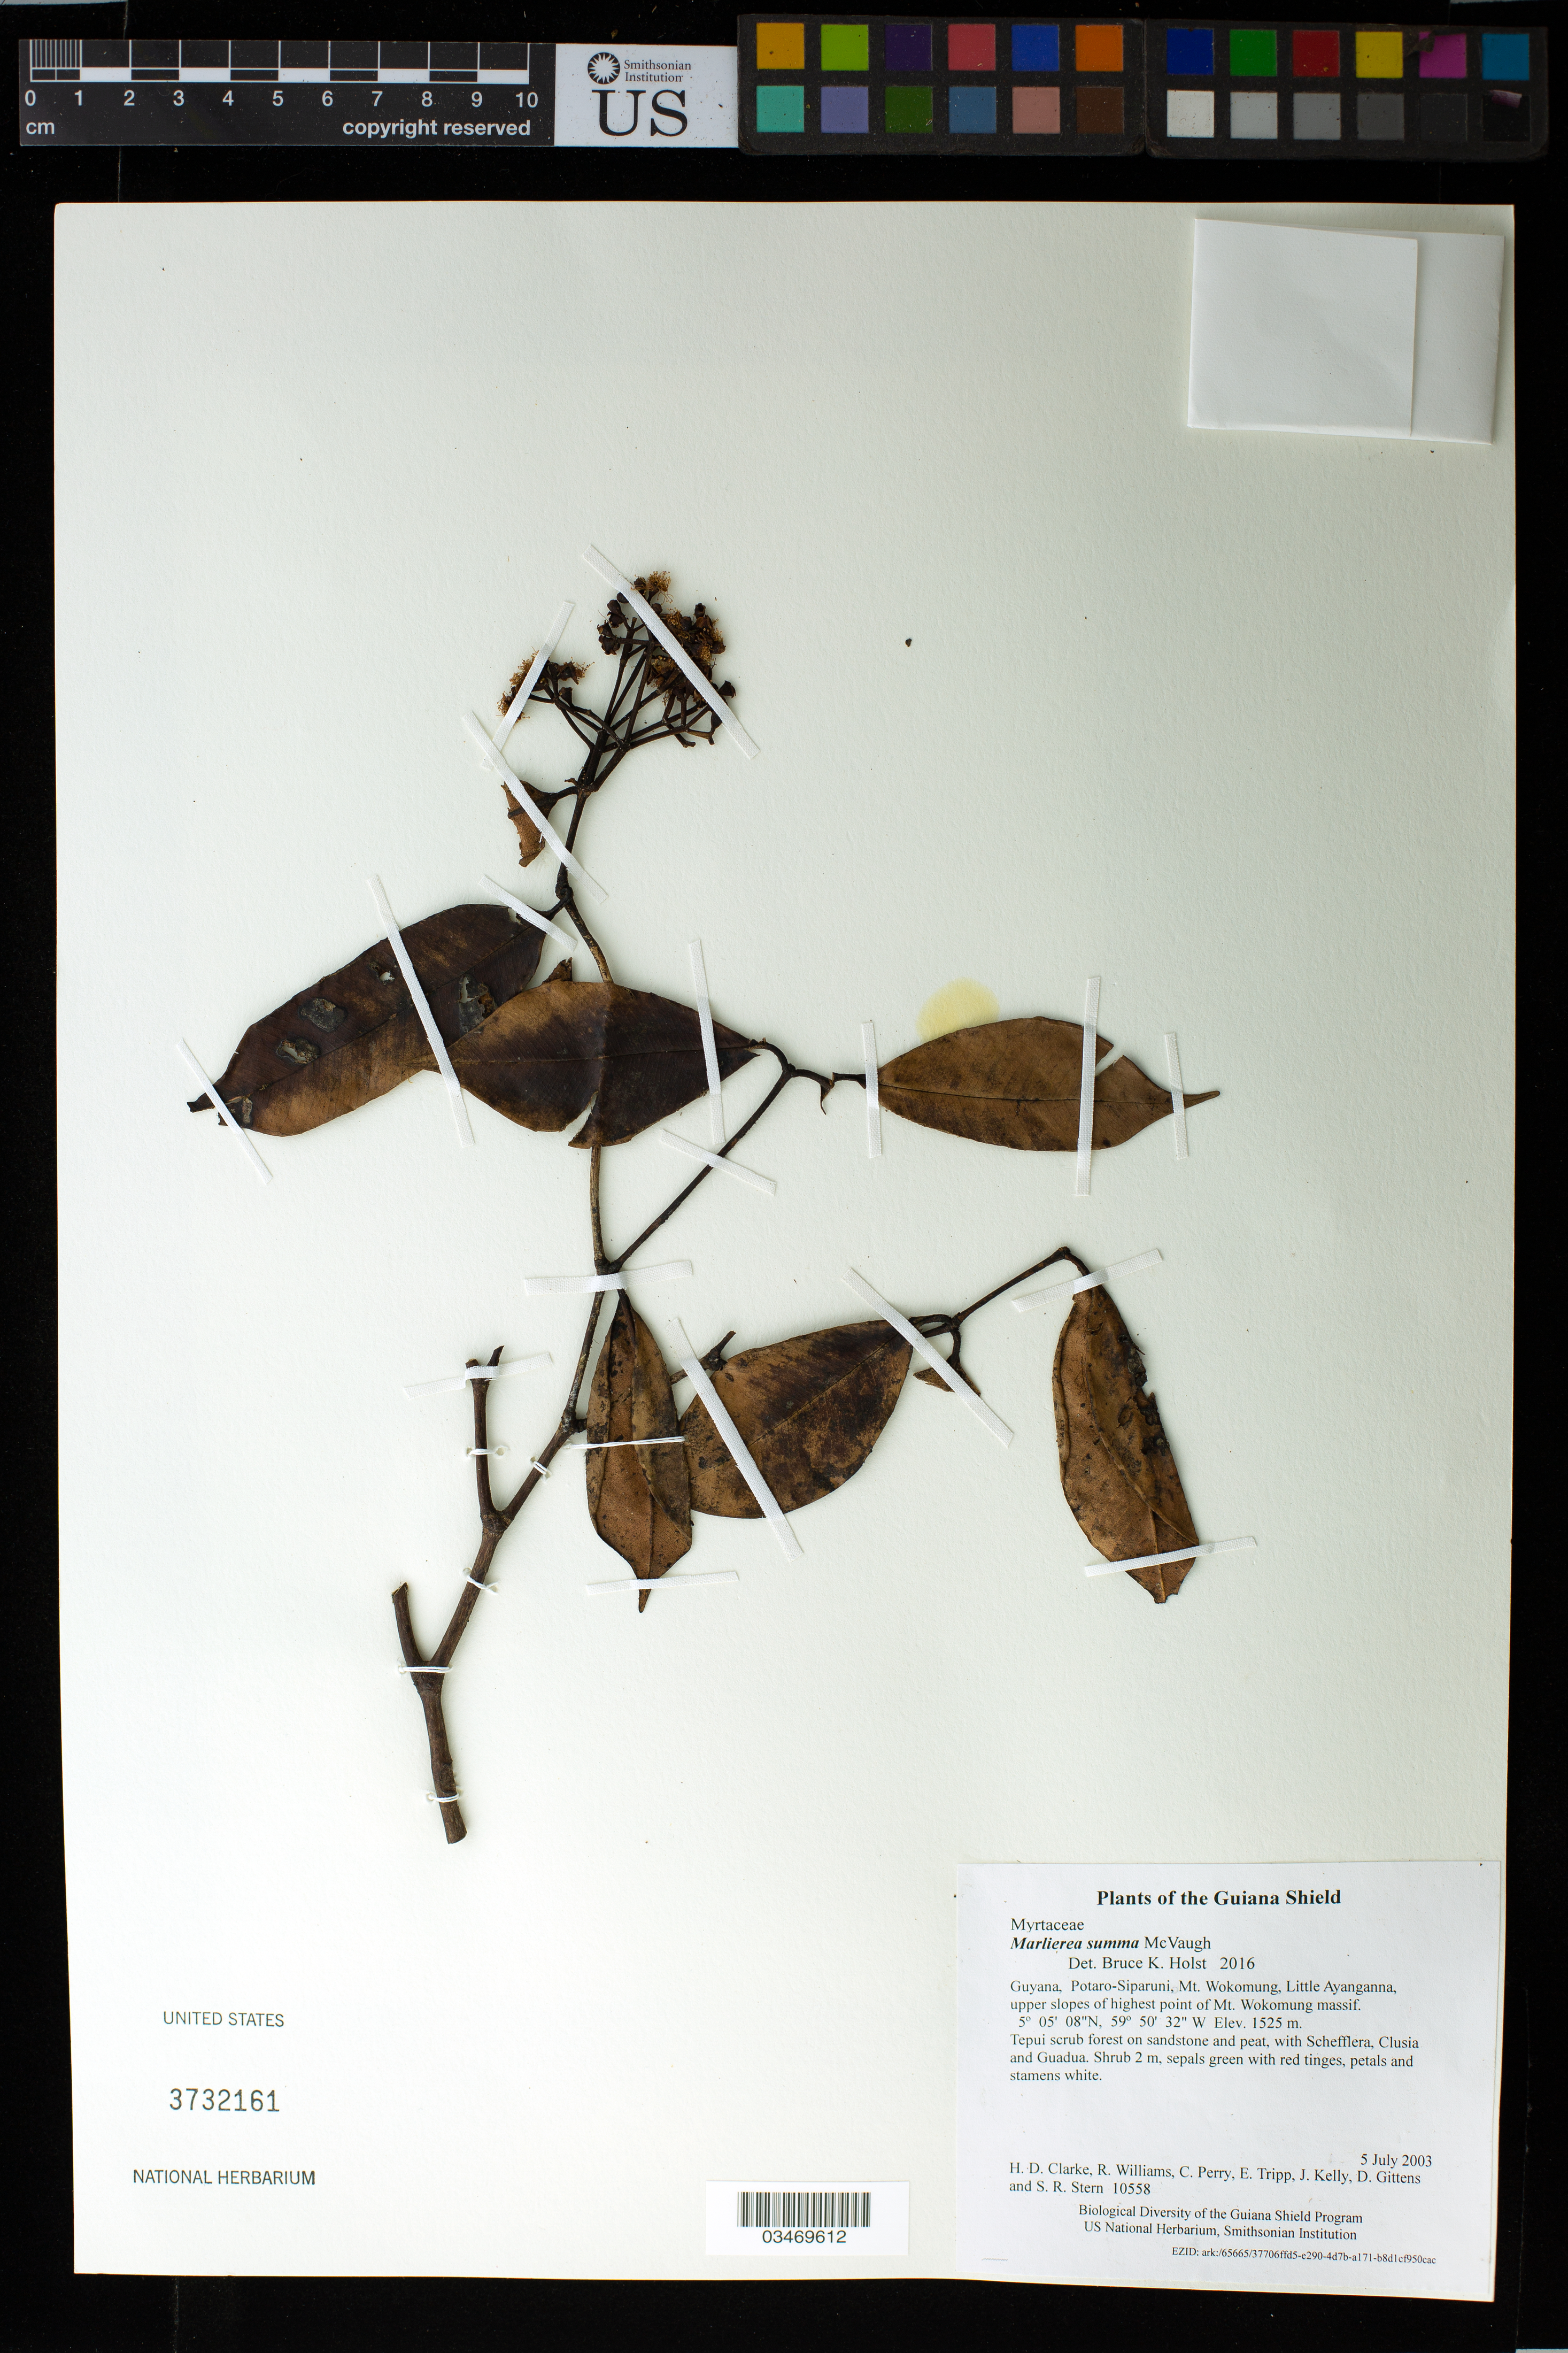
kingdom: Plantae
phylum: Tracheophyta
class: Magnoliopsida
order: Myrtales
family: Myrtaceae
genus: Myrcia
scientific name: Myrcia summa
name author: (McVaugh) M.F. Santos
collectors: H. D. Clarke, R. Williams, C. Perry, E. Tripp, J. Kelly, D. Gittens & S. R. Stern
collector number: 10558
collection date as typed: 5 July 2003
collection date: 2003-07-05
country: Guyana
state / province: Potaro-Siparuni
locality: Mt. Wokomung, Little Ayanganna, upper slopes of highest point of Mt. Wokomung massif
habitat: Tepui scrub forest on sandstone and peat, with Schefflera, Clusia and Guadua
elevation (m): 1525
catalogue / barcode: US 3732161